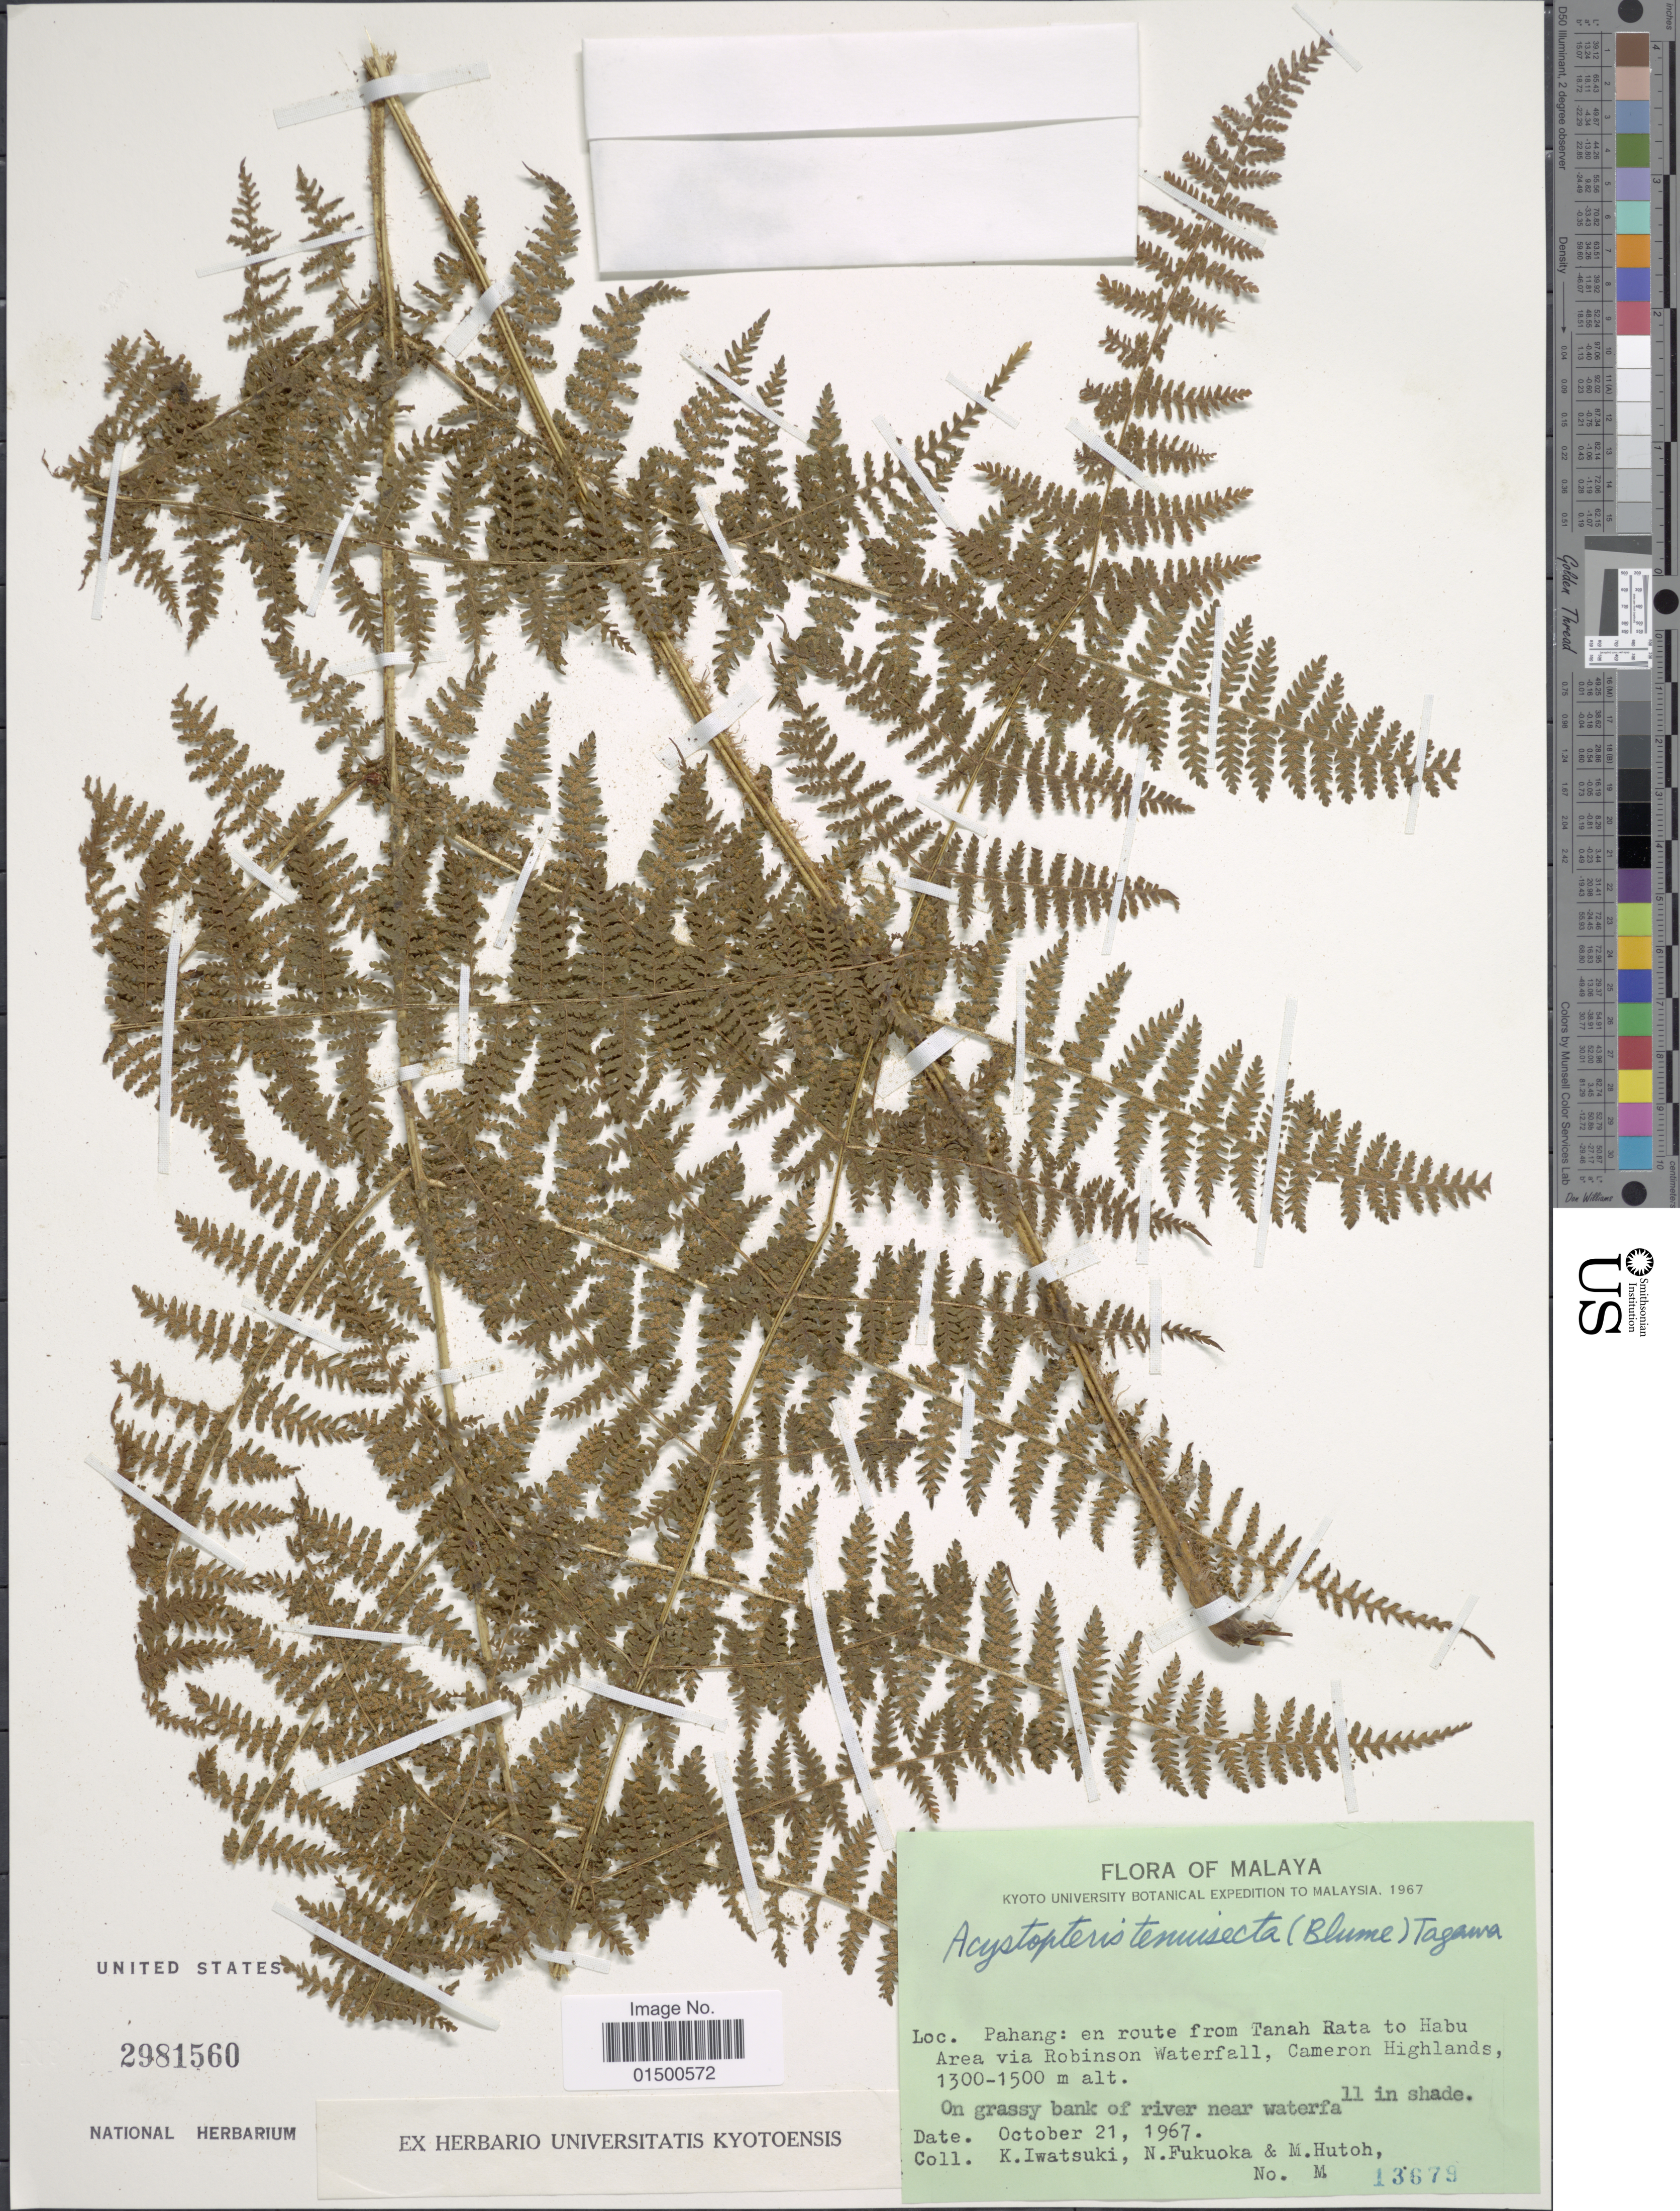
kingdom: Plantae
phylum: Tracheophyta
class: Polypodiopsida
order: Polypodiales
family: Cystopteridaceae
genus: Acystopteris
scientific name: Acystopteris tenuisecta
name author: (Blume) Tagawa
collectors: K. Iwatsuki, N. Fukuoka & M. Hutoh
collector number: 13679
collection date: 1967-10-21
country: Malaysia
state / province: Pahang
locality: En route from Tanah Rata to Habu Area via Robinson Waterfall, Cameron Highlands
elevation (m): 1300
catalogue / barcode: US 2981560